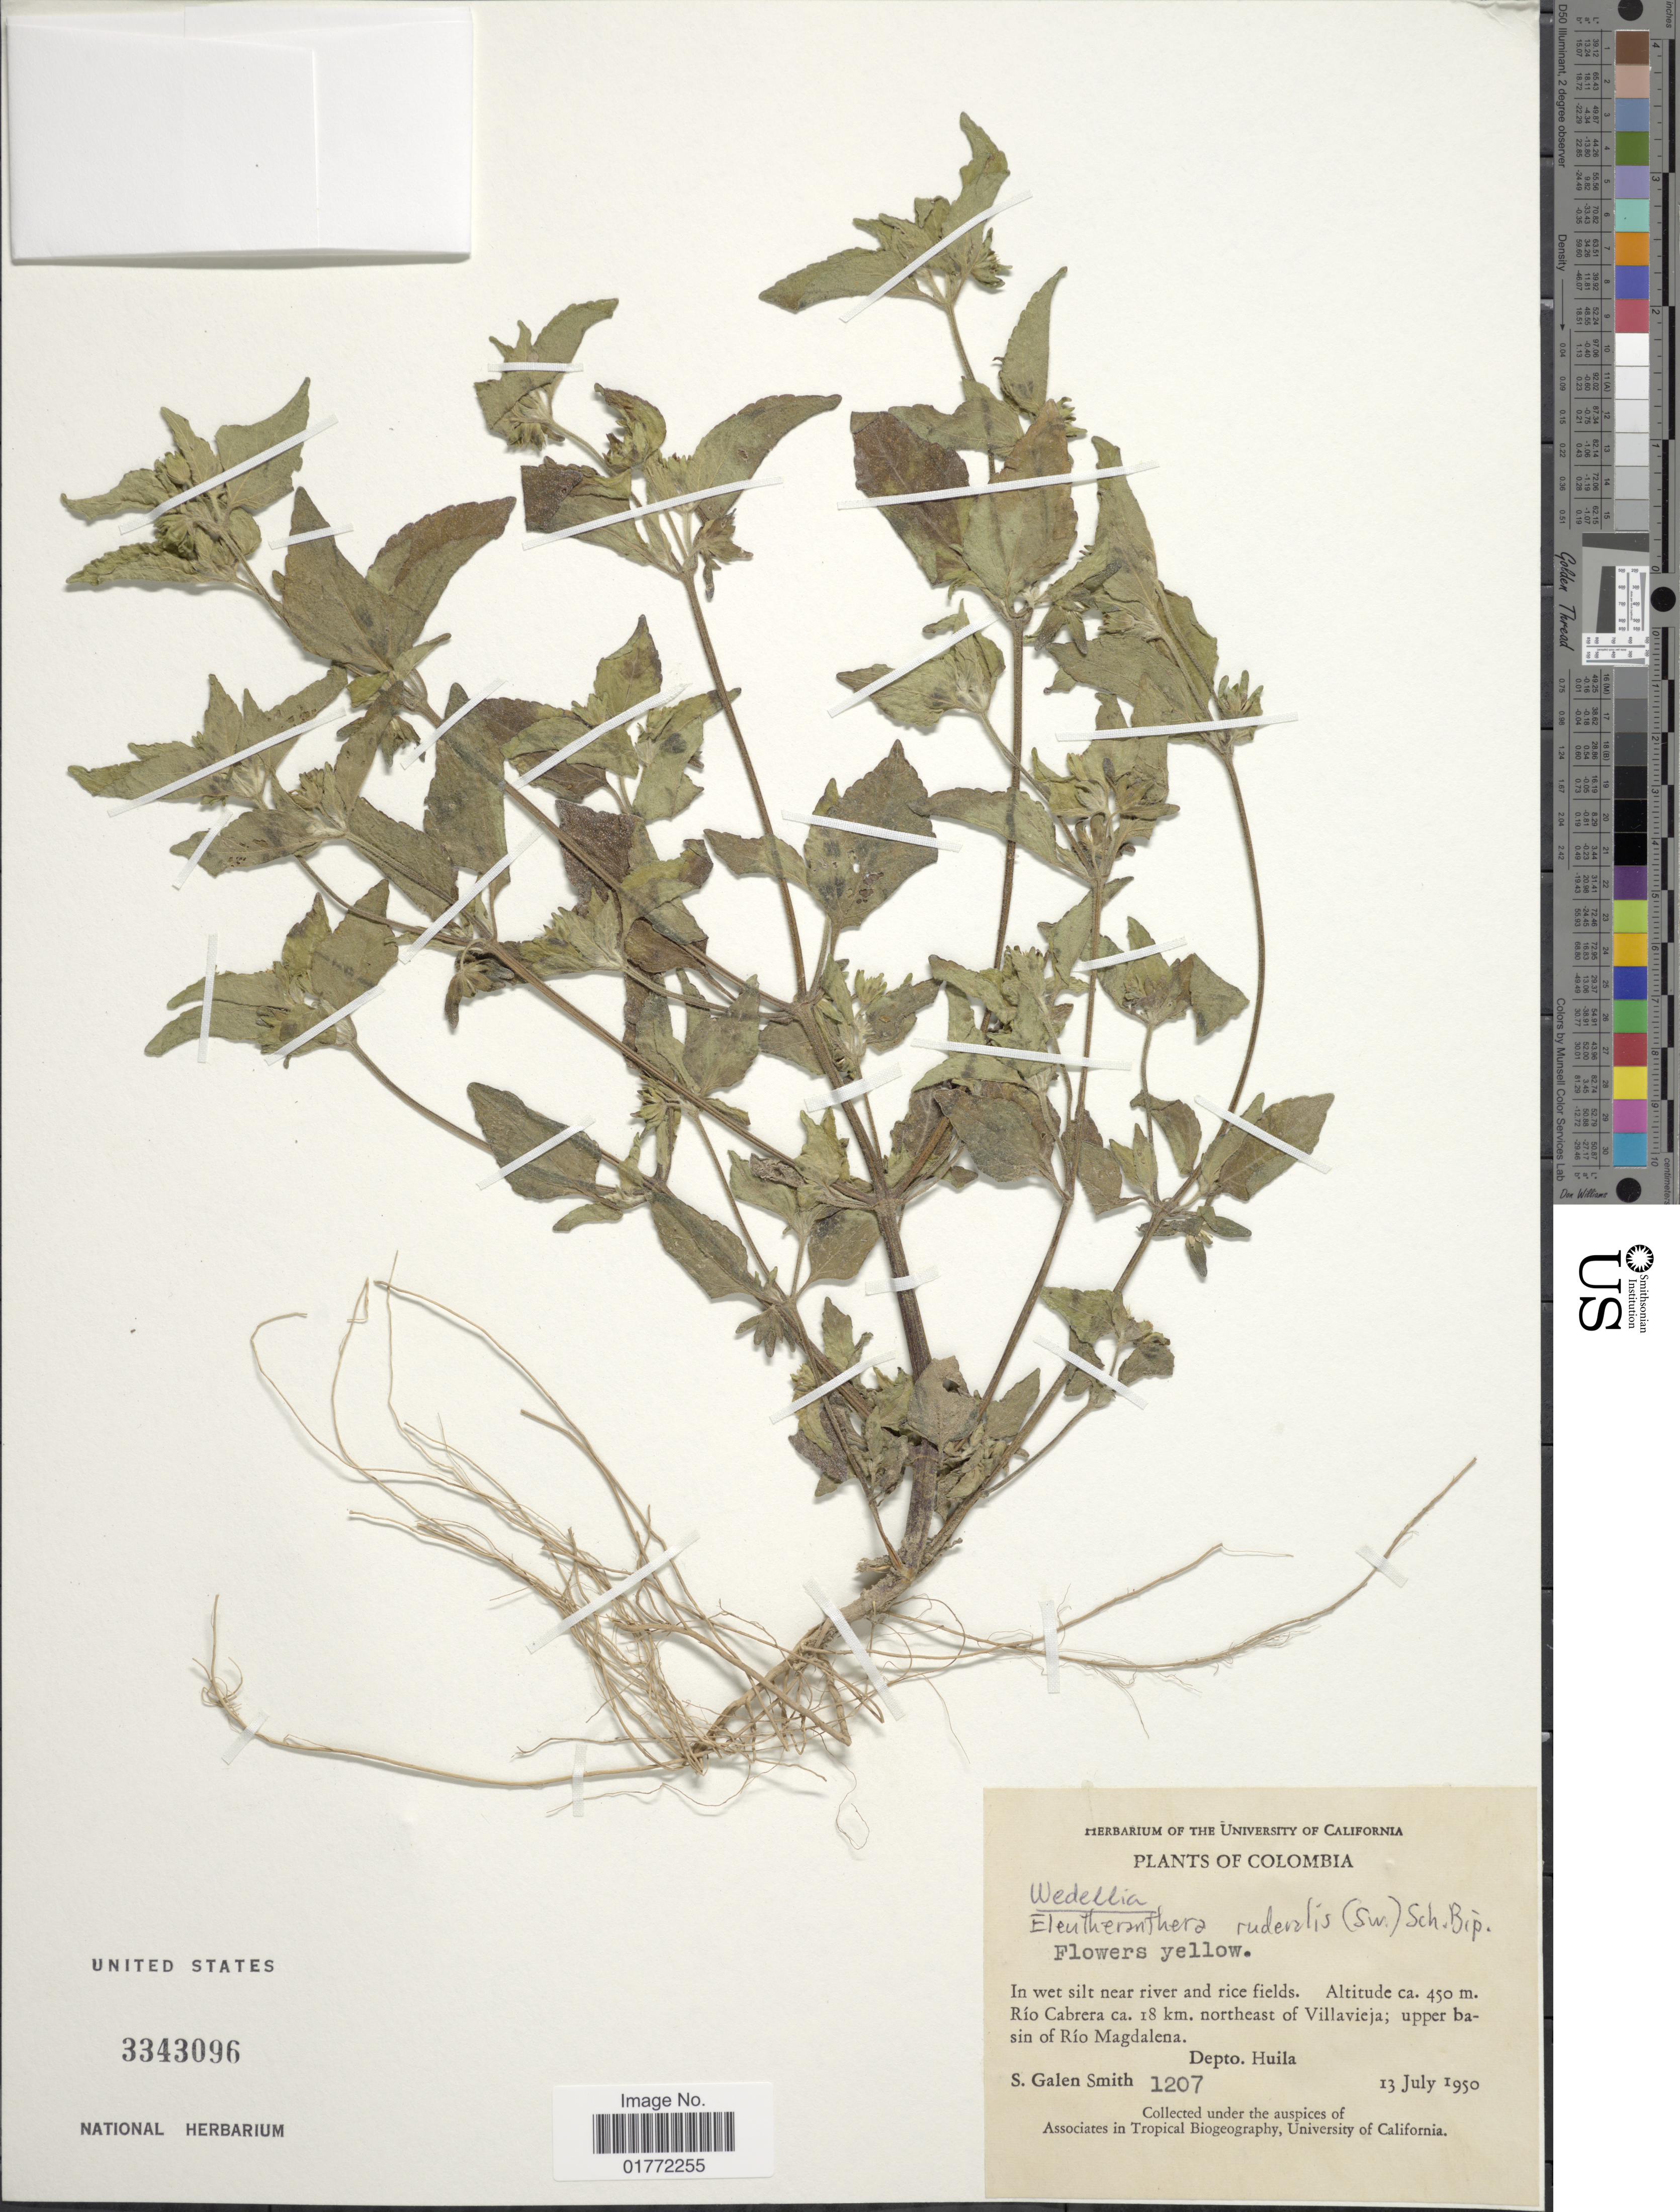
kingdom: Plantae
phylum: Tracheophyta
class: Magnoliopsida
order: Asterales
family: Asteraceae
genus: Eleutheranthera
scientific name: Eleutheranthera ruderalis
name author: (Sw.) Sch. Bip.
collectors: S. G. Smith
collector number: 1207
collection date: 1950-07-13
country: Colombia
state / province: Huila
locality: RÍo Cabrera ca. 18 km. northeast of Villavieja; upper basin of RÍo Magdalena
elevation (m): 450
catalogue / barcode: US 3343096